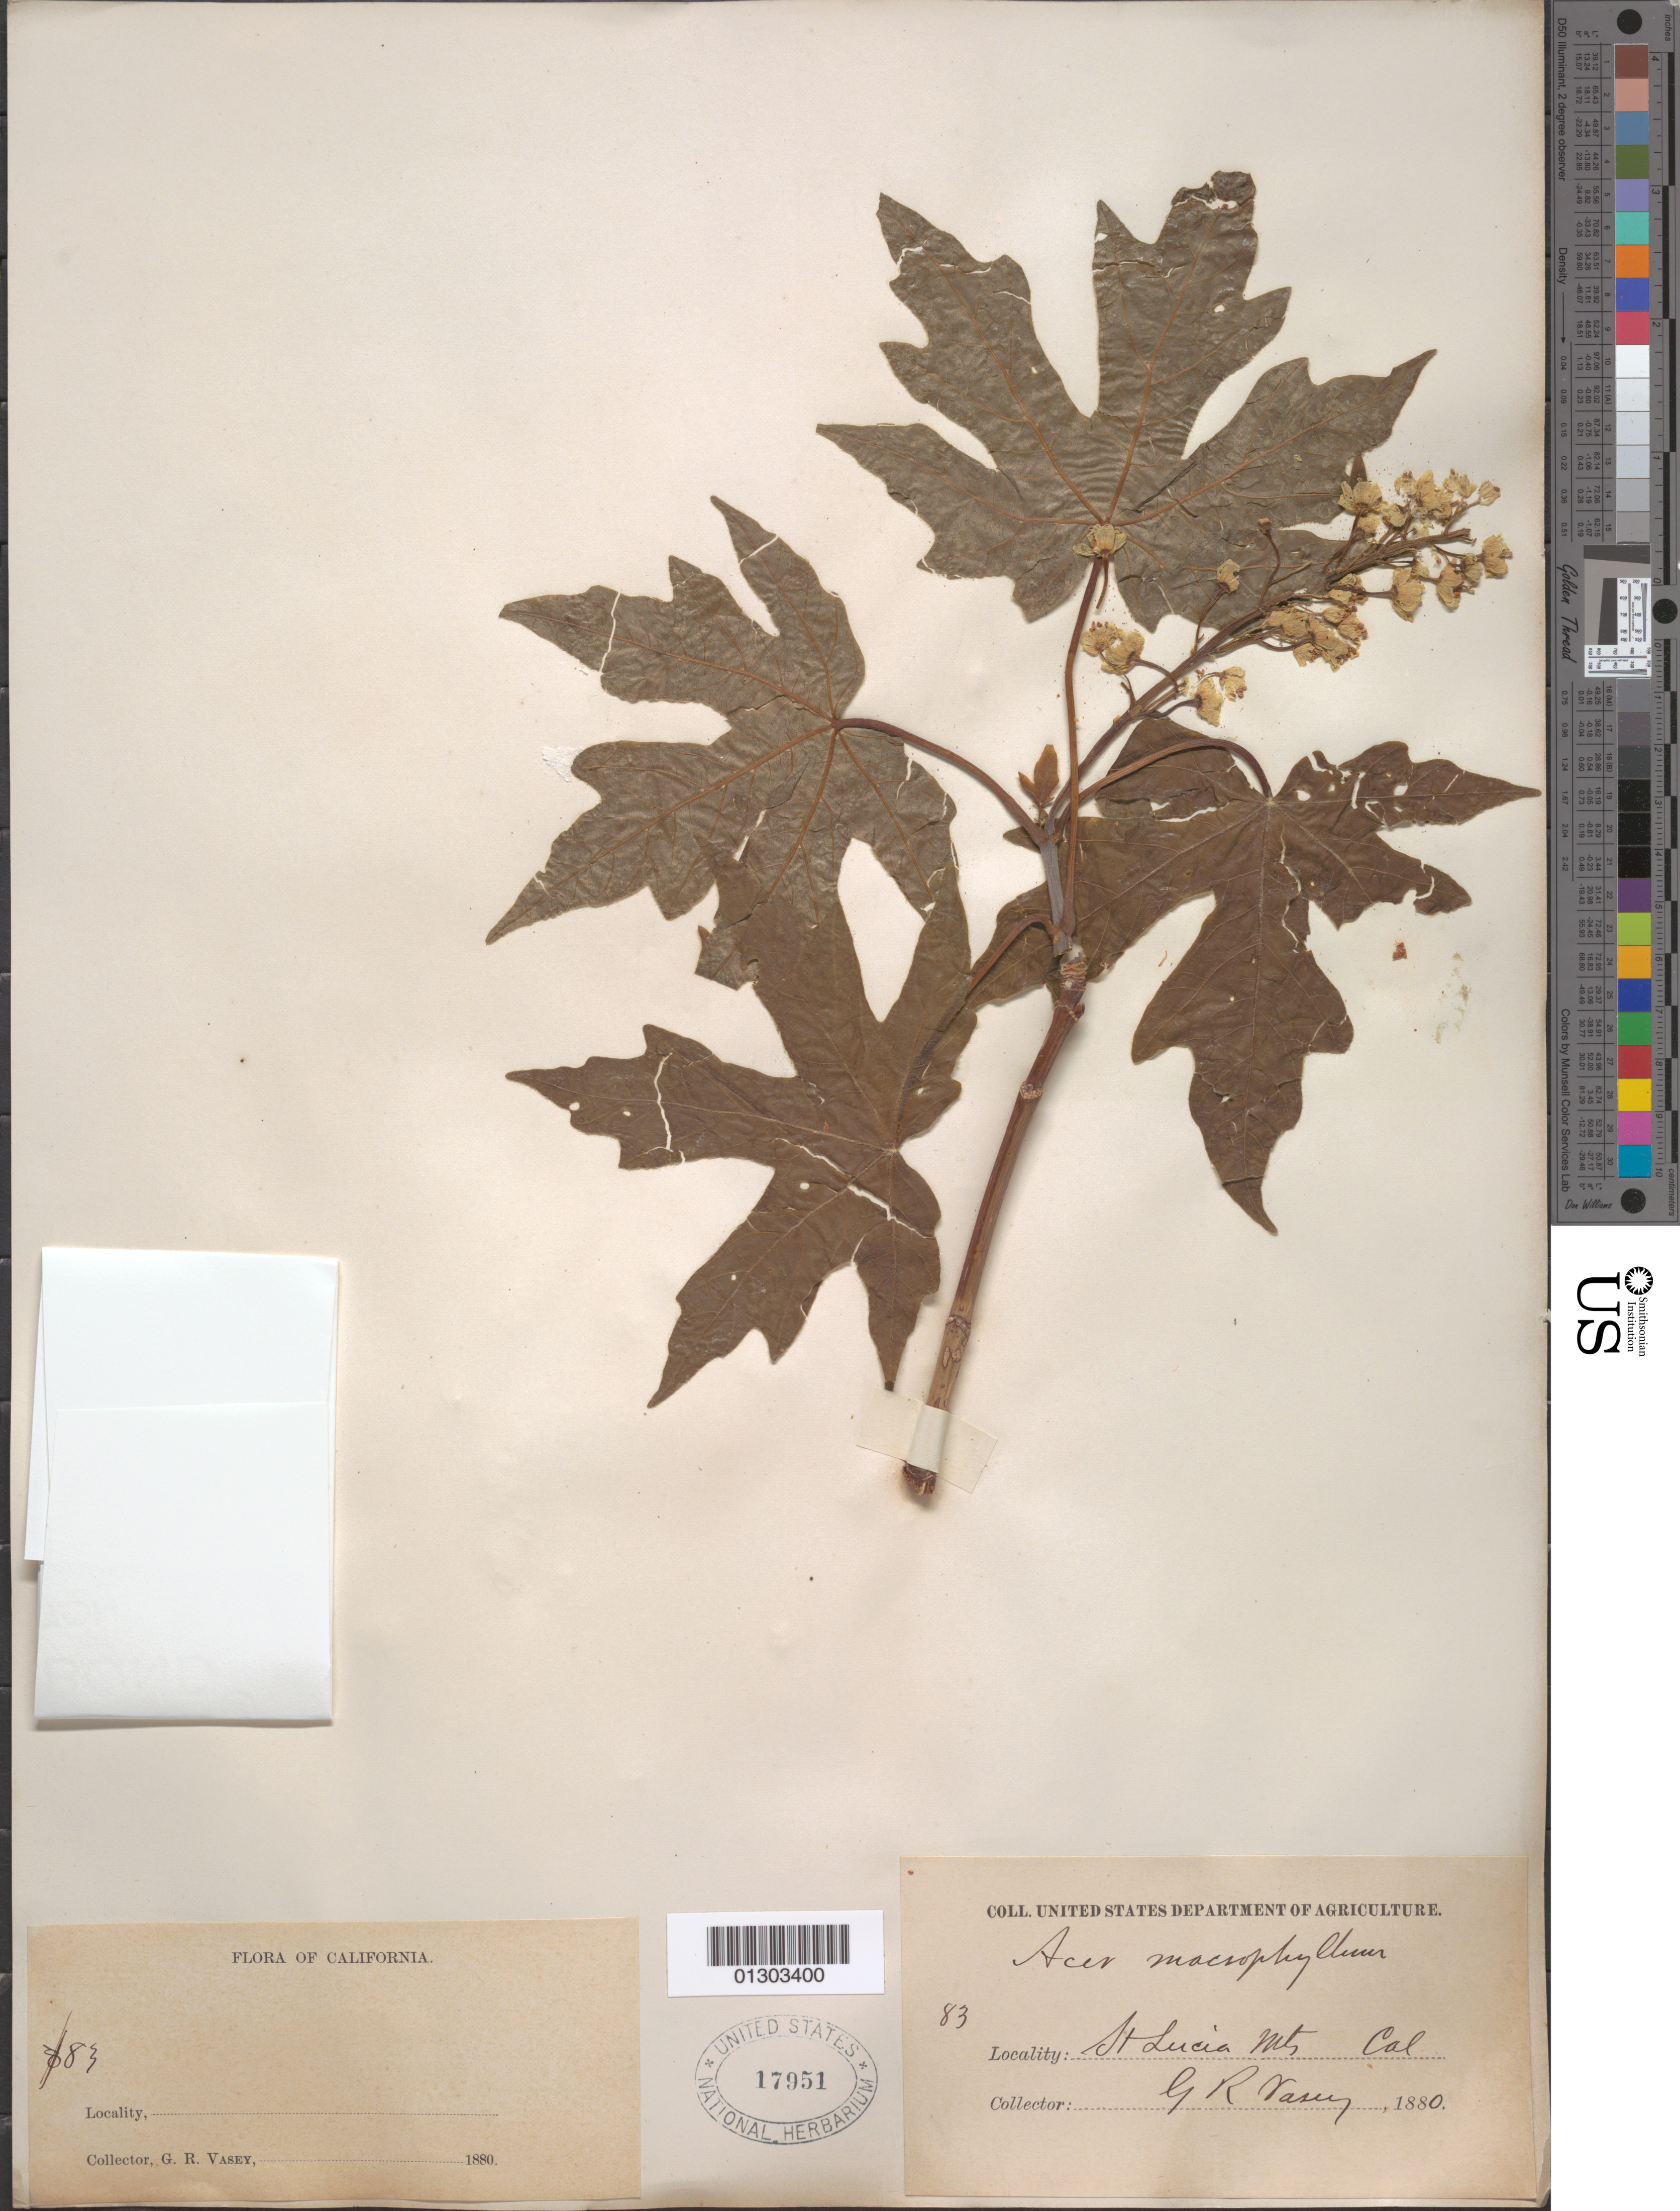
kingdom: Plantae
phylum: Tracheophyta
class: Magnoliopsida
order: Sapindales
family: Sapindaceae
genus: Acer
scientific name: Acer macrophyllum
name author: Pursh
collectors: G. R. Vasey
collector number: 83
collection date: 1880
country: United States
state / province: California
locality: St. Lucia Mts.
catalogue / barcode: US 17951